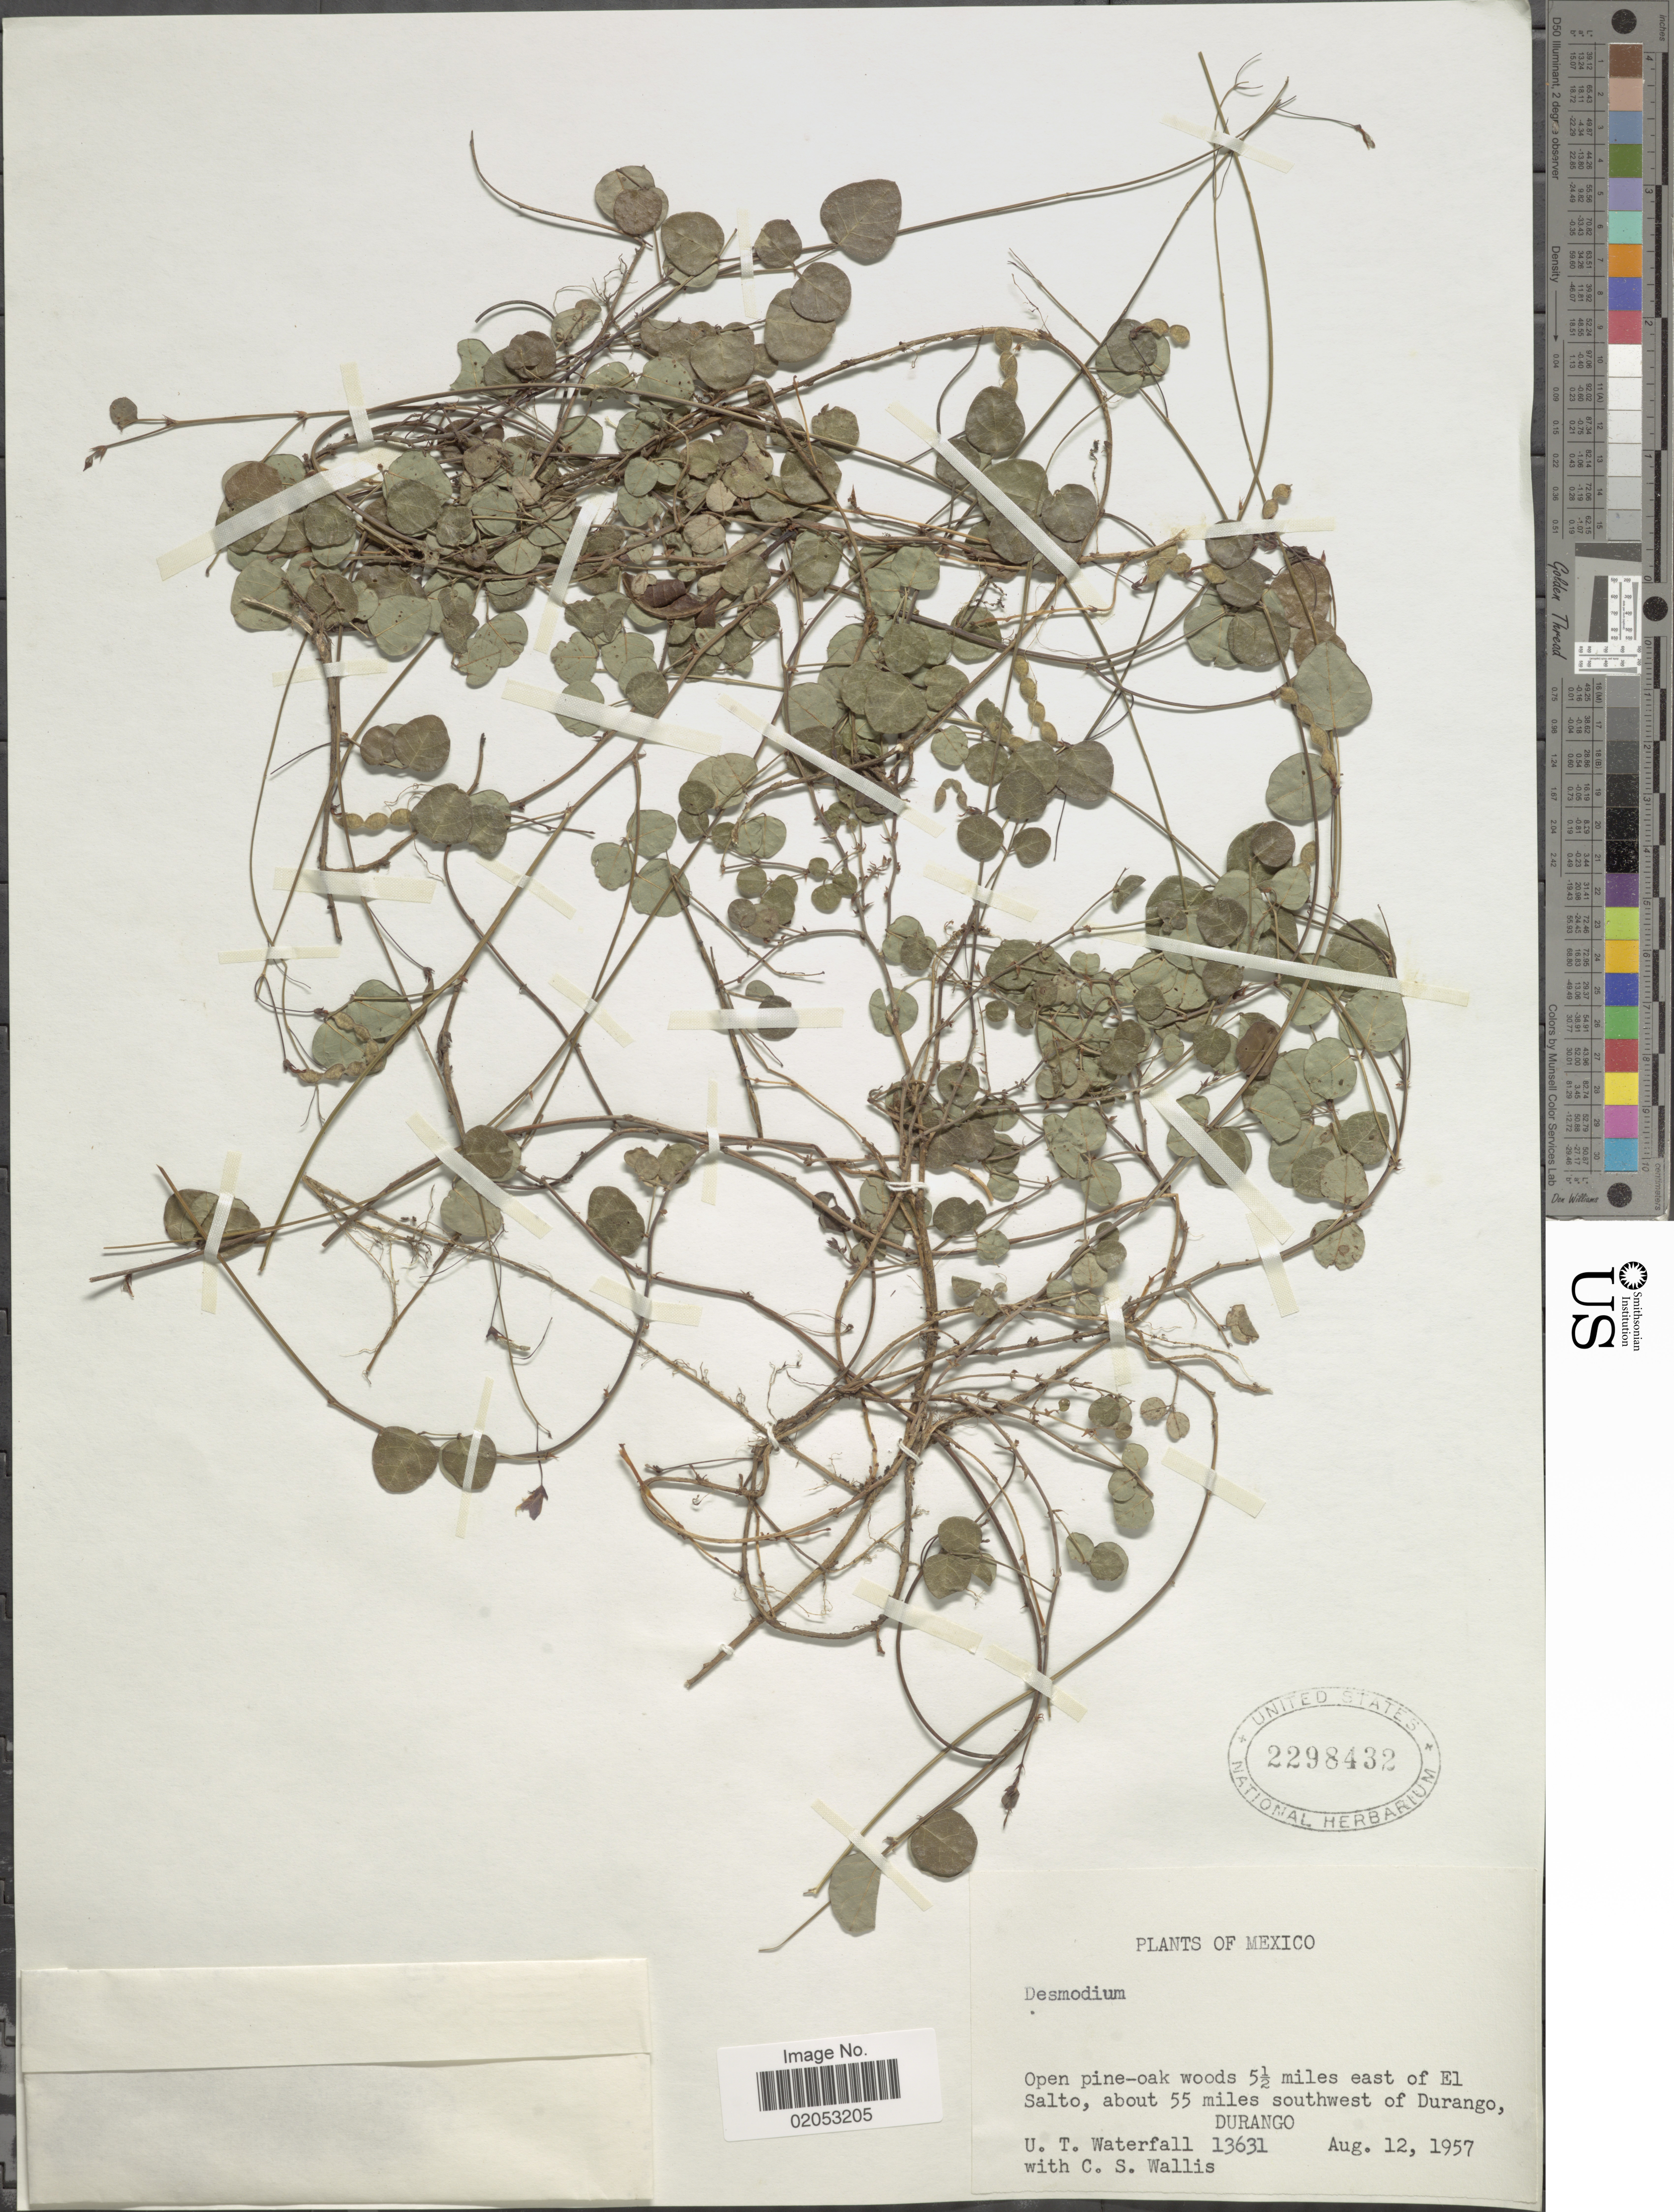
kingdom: Plantae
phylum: Tracheophyta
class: Magnoliopsida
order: Fabales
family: Fabaceae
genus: Desmodium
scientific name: Desmodium sp.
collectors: U. T. Waterfall & C. S. Wallis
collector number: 13631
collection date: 1957-08-12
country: Mexico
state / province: Durango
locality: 5½ miles east of El Salto, about 55 miles southwest of Durango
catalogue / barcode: US 2298432